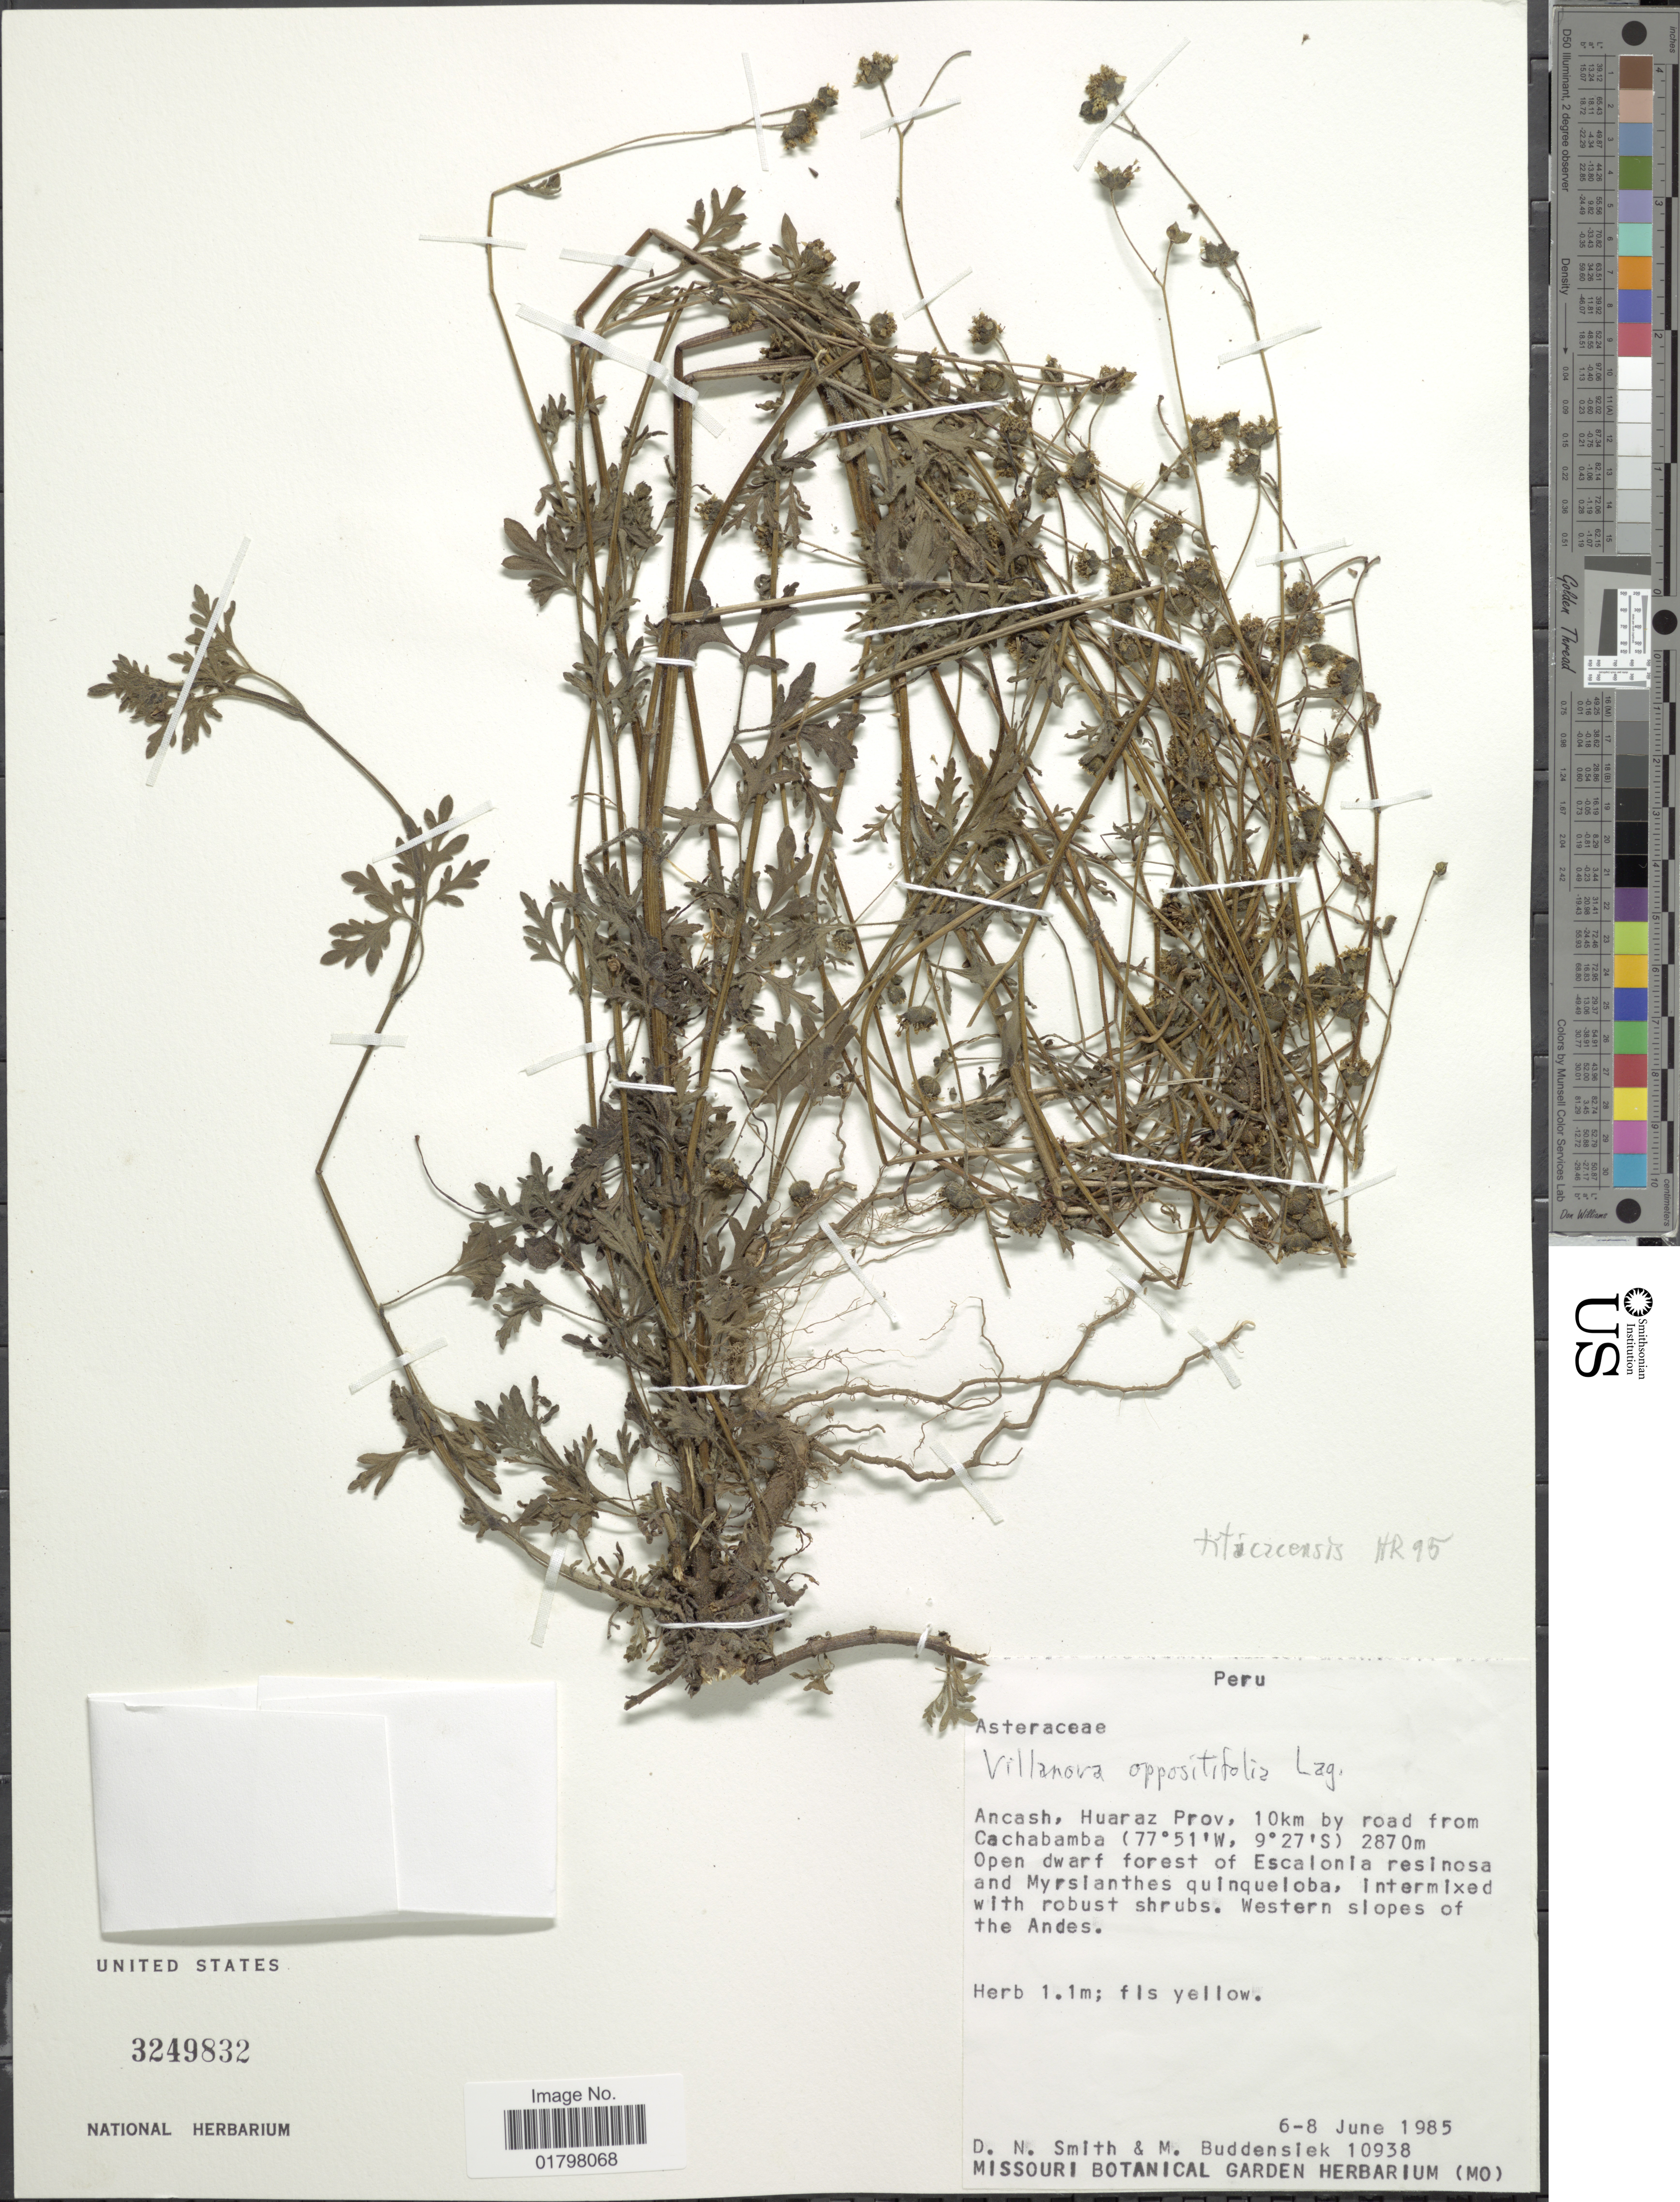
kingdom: Plantae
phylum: Tracheophyta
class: Magnoliopsida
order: Asterales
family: Asteraceae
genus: Vasquesia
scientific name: Vasquesia titicacensis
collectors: D. Smith & M. Buddensiek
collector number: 10938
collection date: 1985-06-06/1985-06-08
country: Peru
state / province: Ancash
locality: Ancash, Huaraz Prov, 10km by road from Cachabamba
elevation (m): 2870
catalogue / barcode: US 3249832